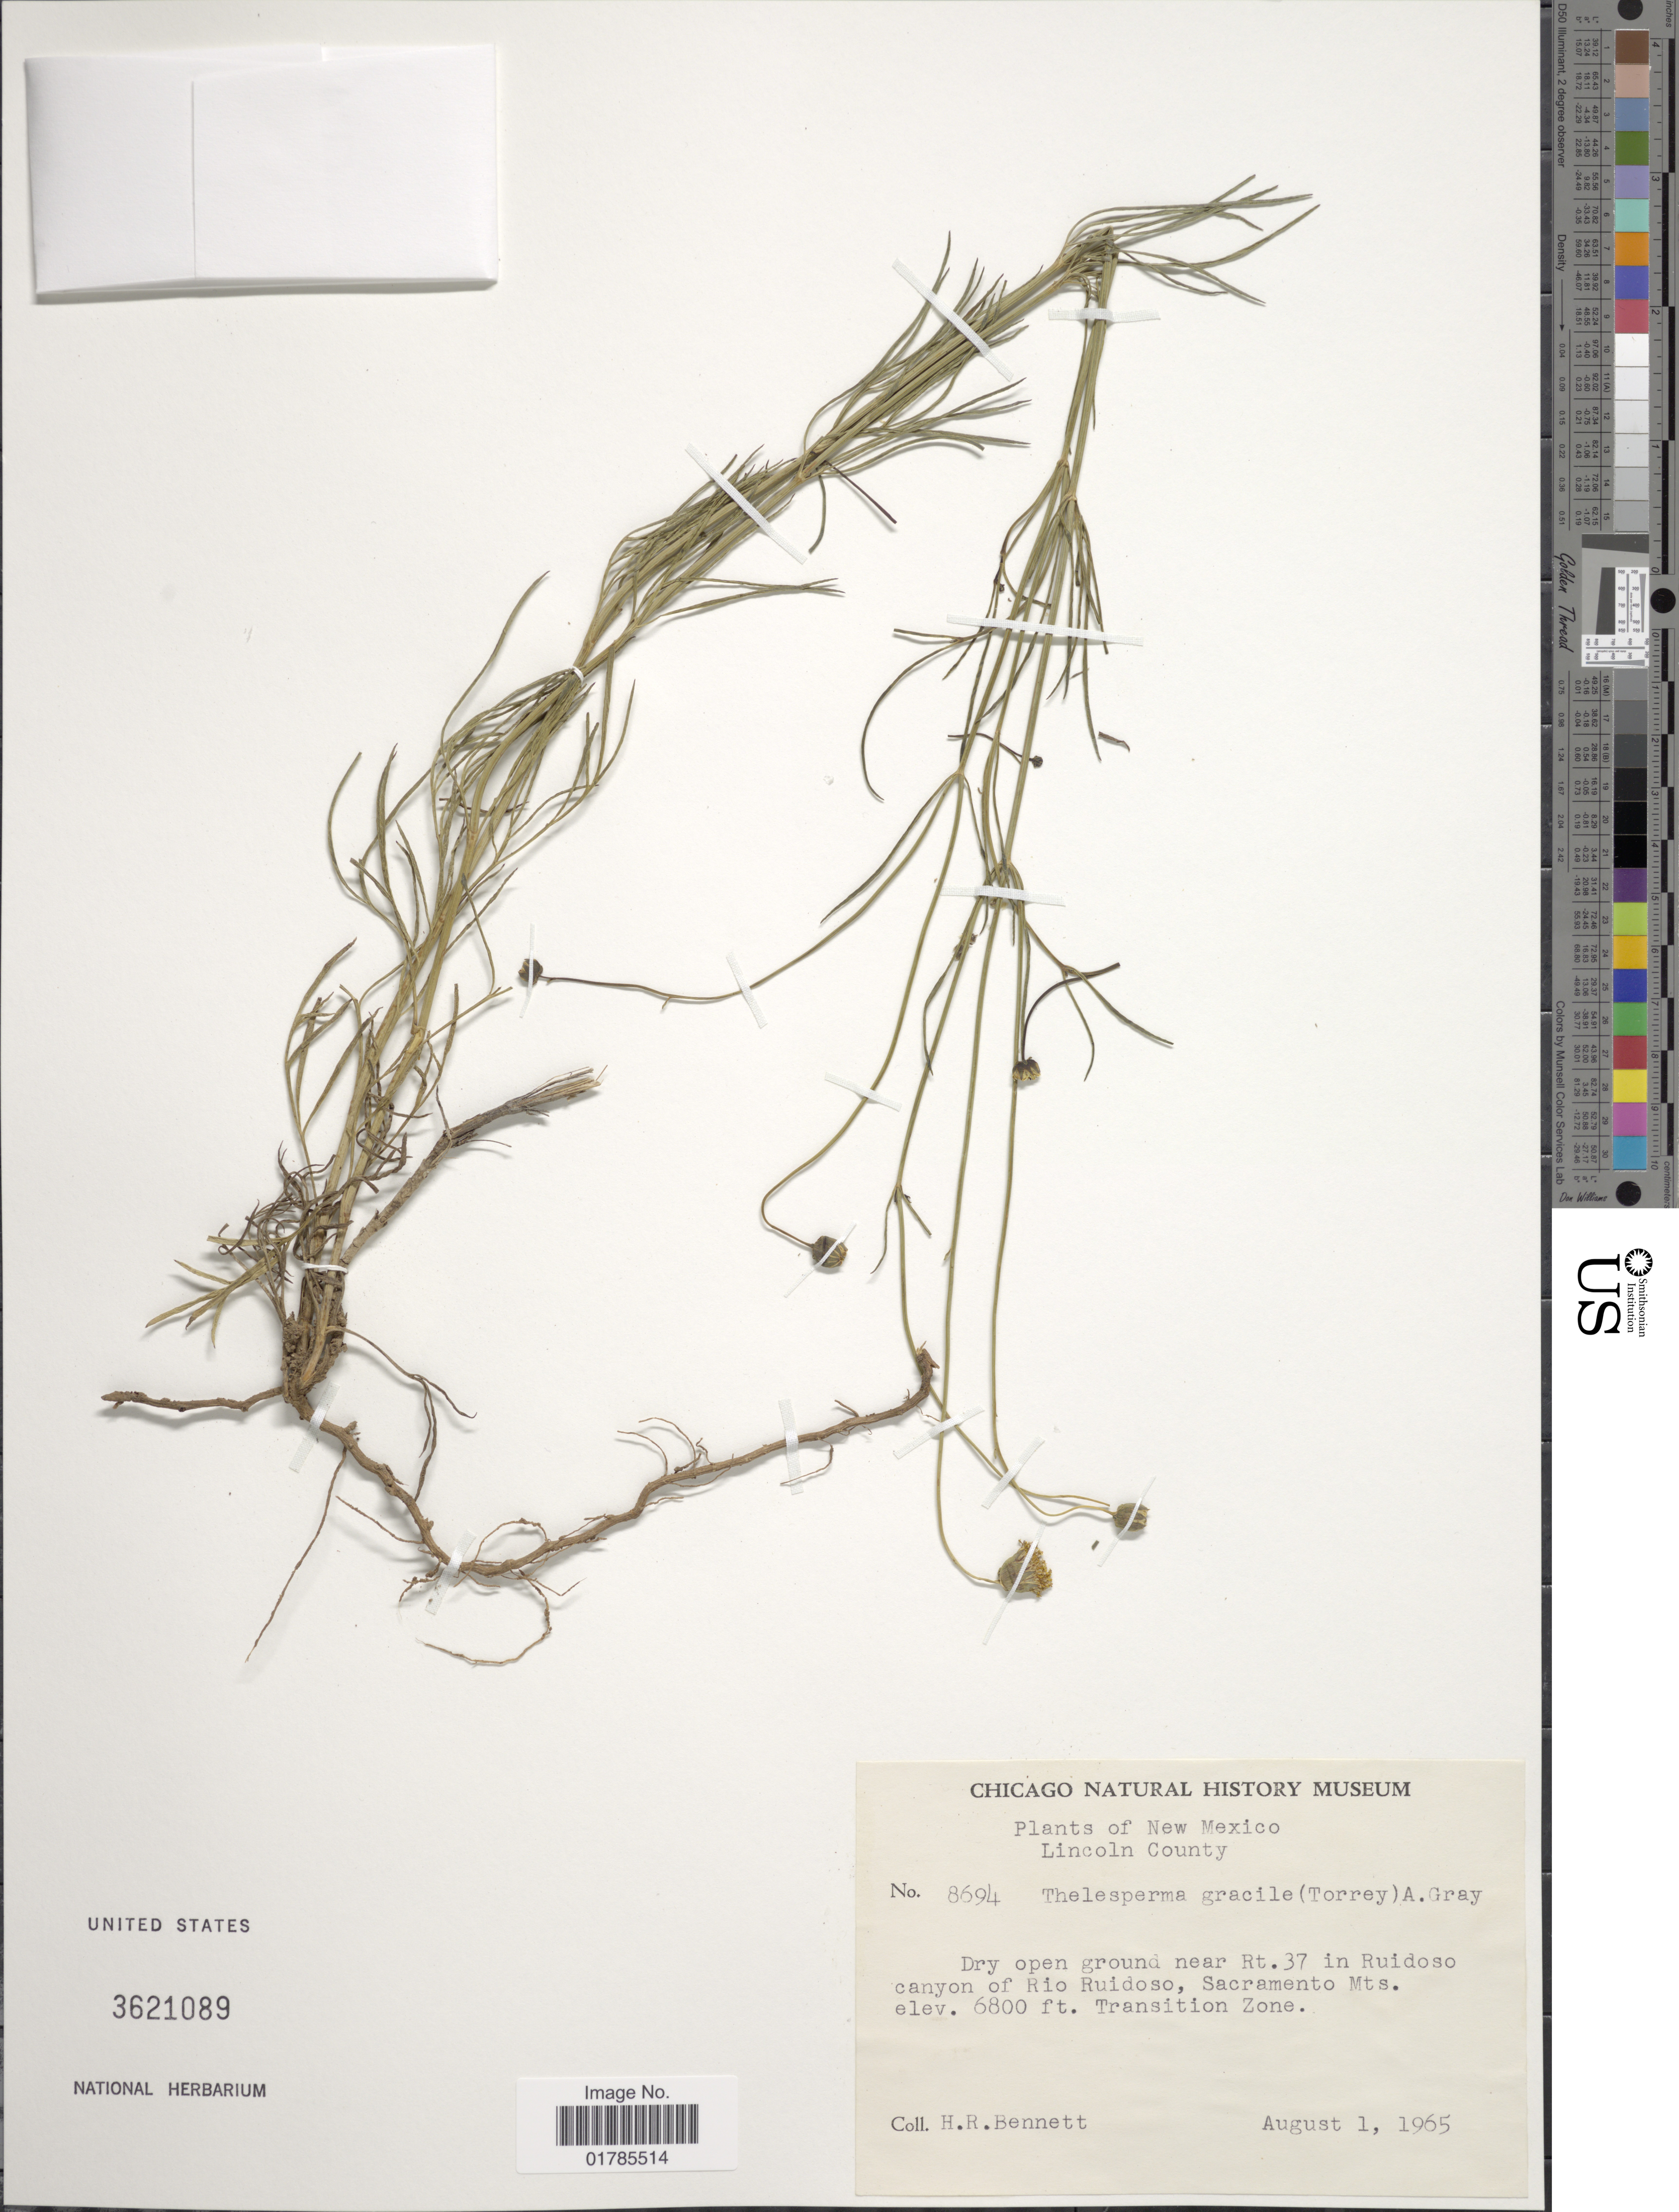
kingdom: Plantae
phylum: Tracheophyta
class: Magnoliopsida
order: Asterales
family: Asteraceae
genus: Thelesperma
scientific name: Thelesperma megapotamicum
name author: (Spreng.) Herter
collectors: H. R. Bennett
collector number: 8694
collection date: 1965-08-01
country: United States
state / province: New Mexico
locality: Lincoln County, near Rt. 37 in Ruidoso canyon of Rio Ruidoso, Sacramento Mts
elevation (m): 2073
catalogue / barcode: US 3621089